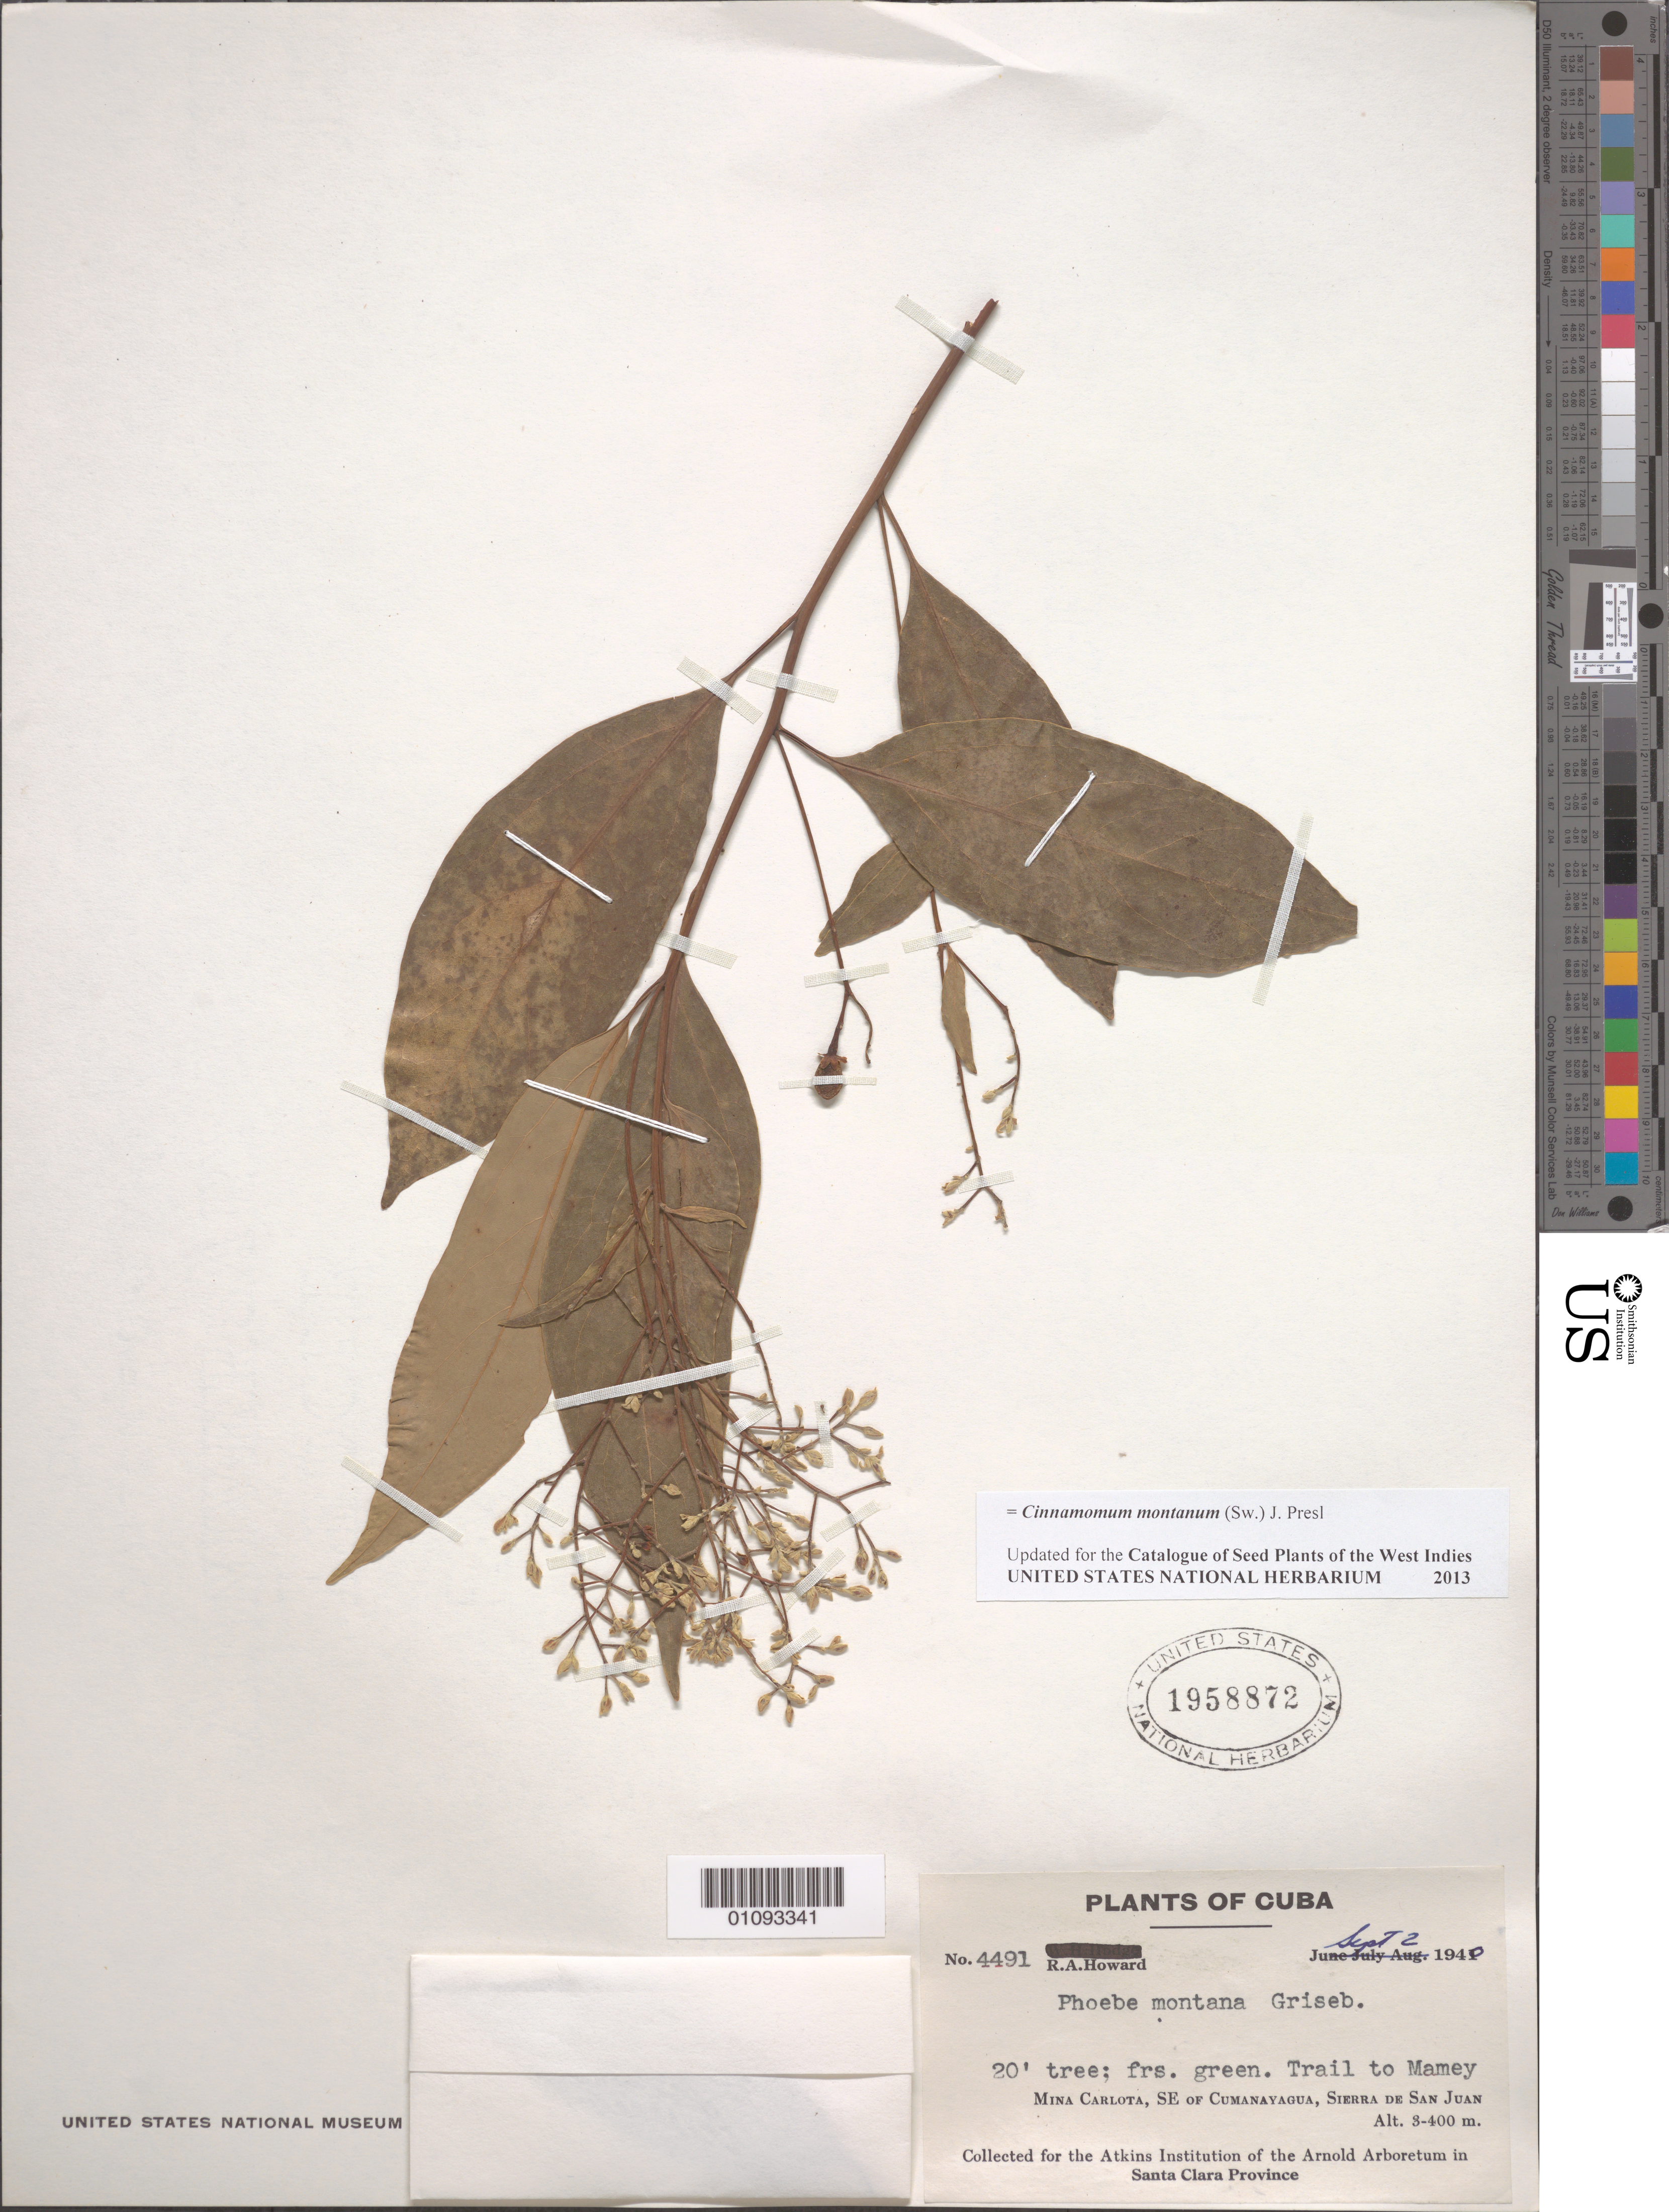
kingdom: Plantae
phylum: Tracheophyta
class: Magnoliopsida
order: Laurales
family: Lauraceae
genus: Phoebe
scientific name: Phoebe montana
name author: (Sw.) Griseb.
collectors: R. A. Howard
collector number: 4491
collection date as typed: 02 Sep 1940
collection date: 1940-09-02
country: Cuba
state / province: Villa Clara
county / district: Santa Clara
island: Cuba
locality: Mina Carlota, SE of Cumanayagua, Sierra de San Juan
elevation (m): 3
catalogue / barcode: US 1958872